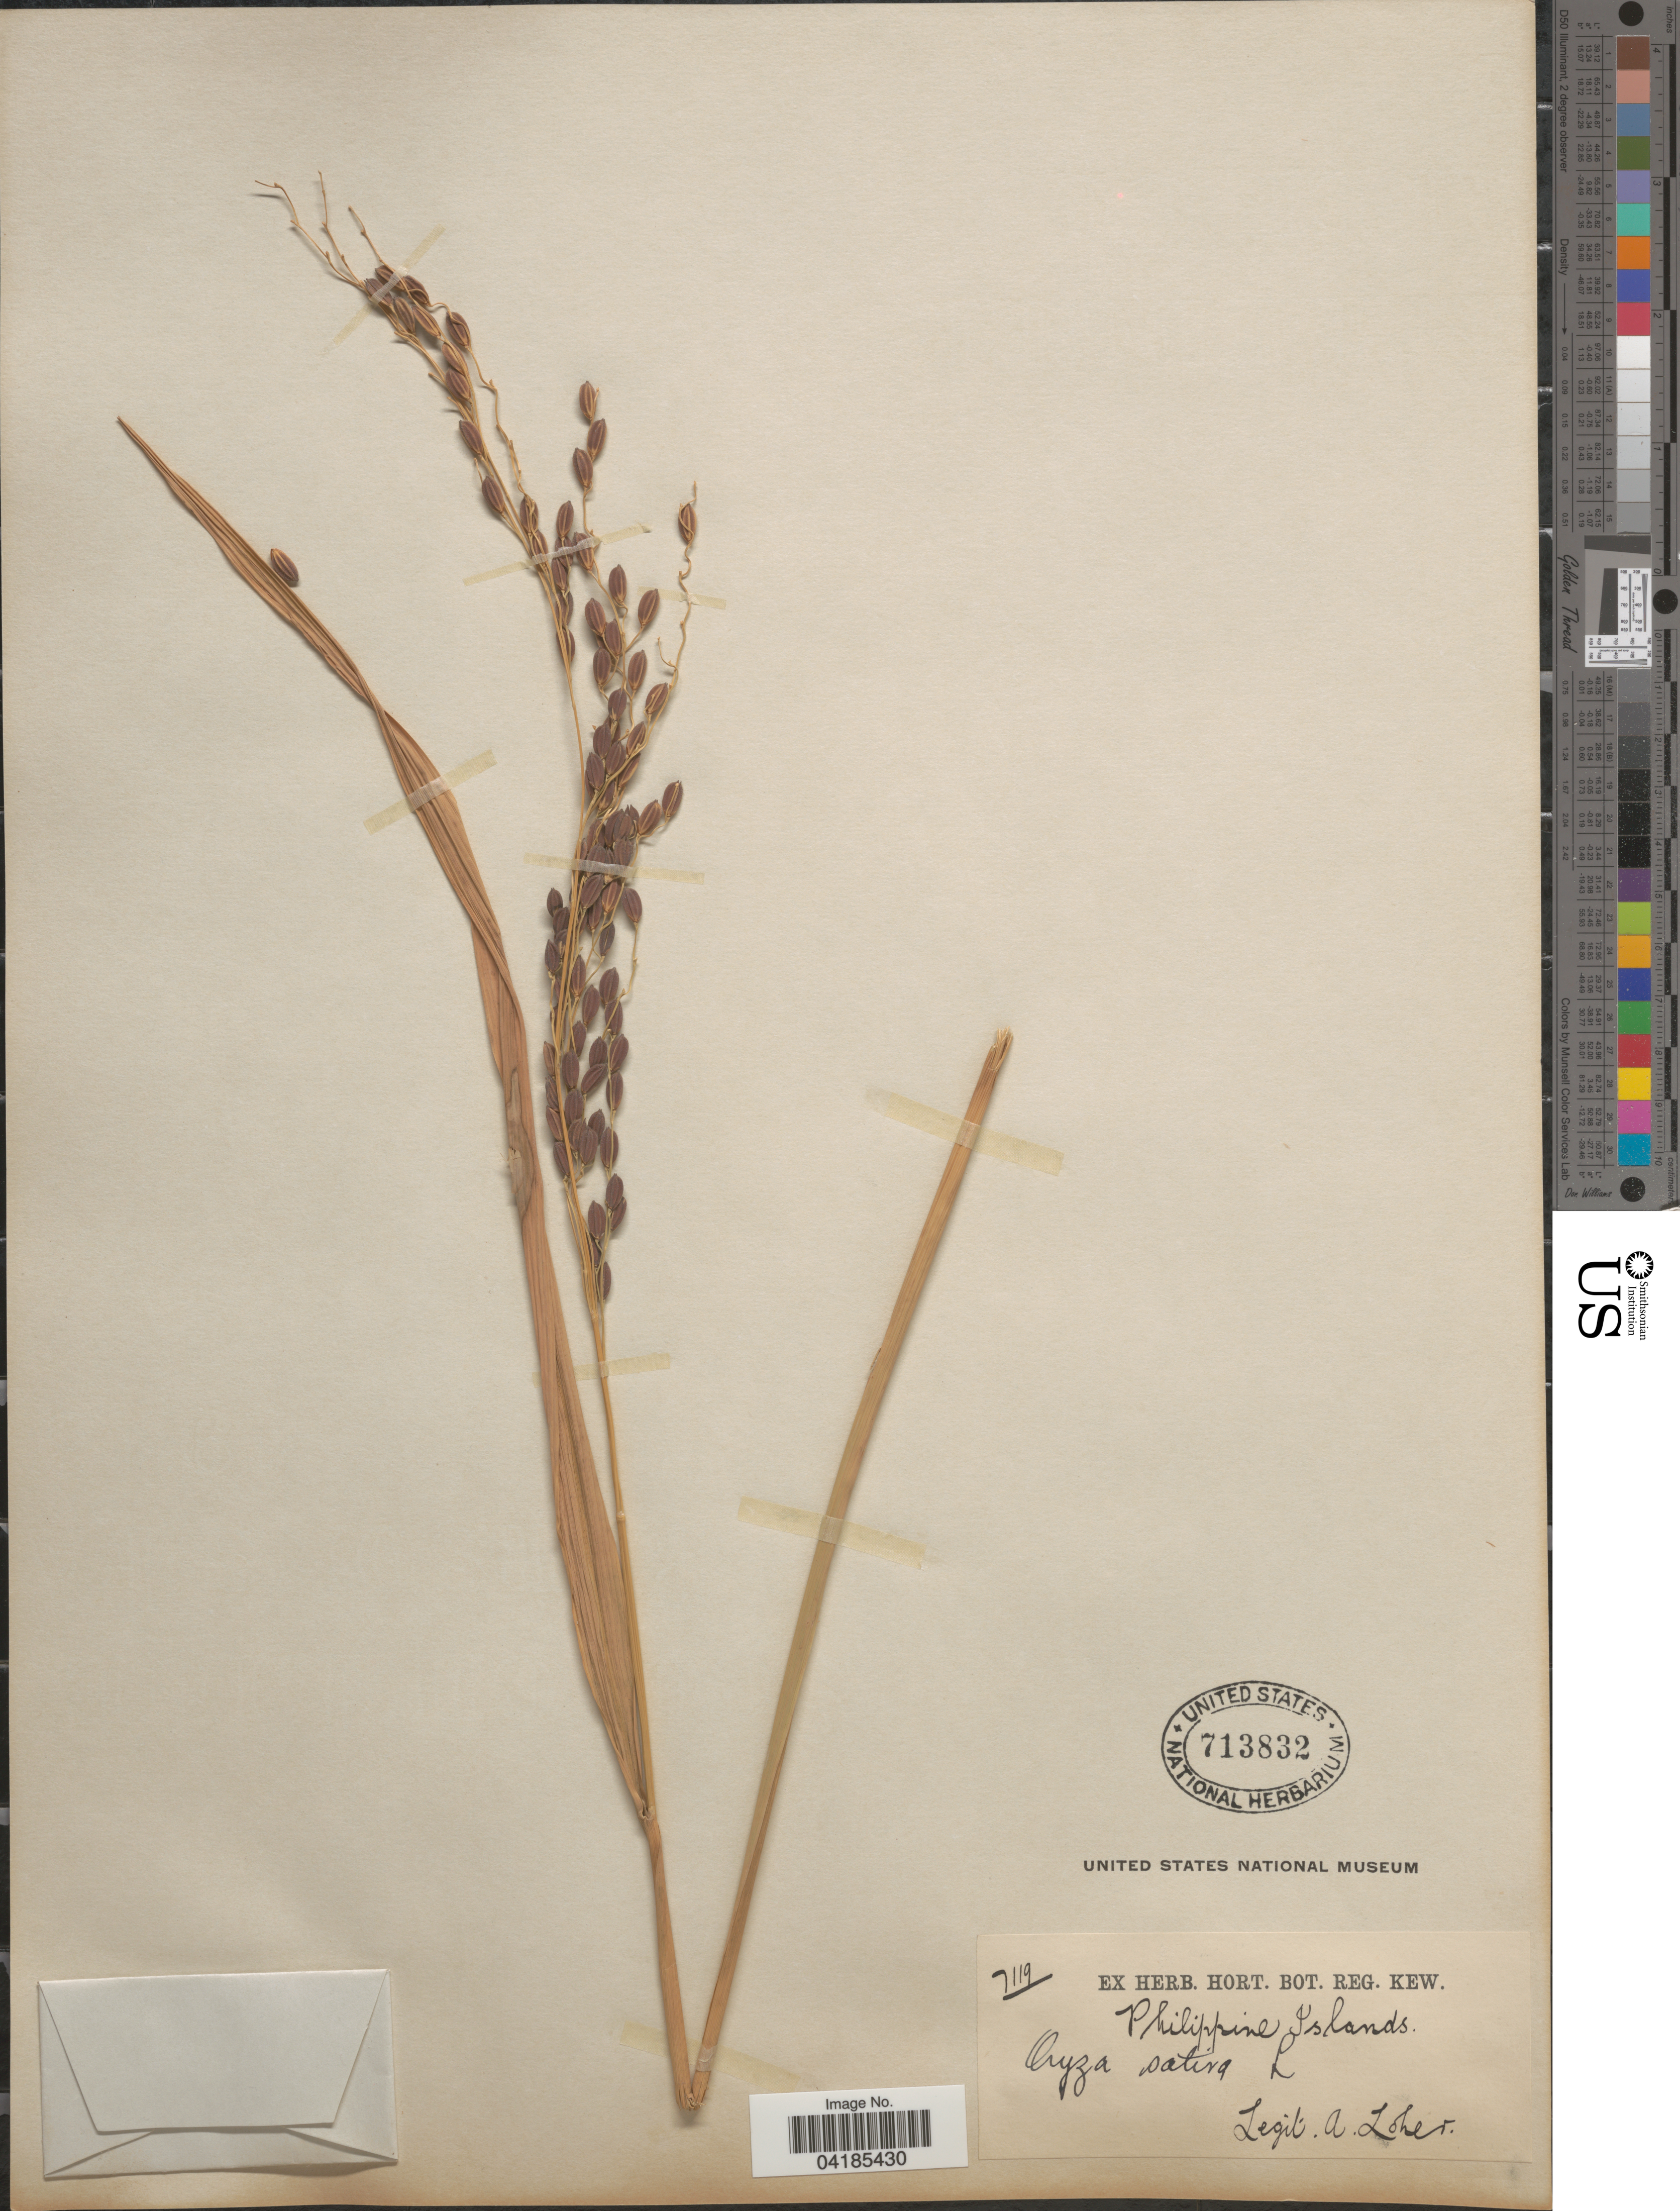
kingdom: Plantae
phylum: Tracheophyta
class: Liliopsida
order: Poales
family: Poaceae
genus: Oryza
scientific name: Oryza sativa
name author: L.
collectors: A. Loher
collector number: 7119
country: Philippines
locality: Philippine Islands.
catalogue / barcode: US 713832